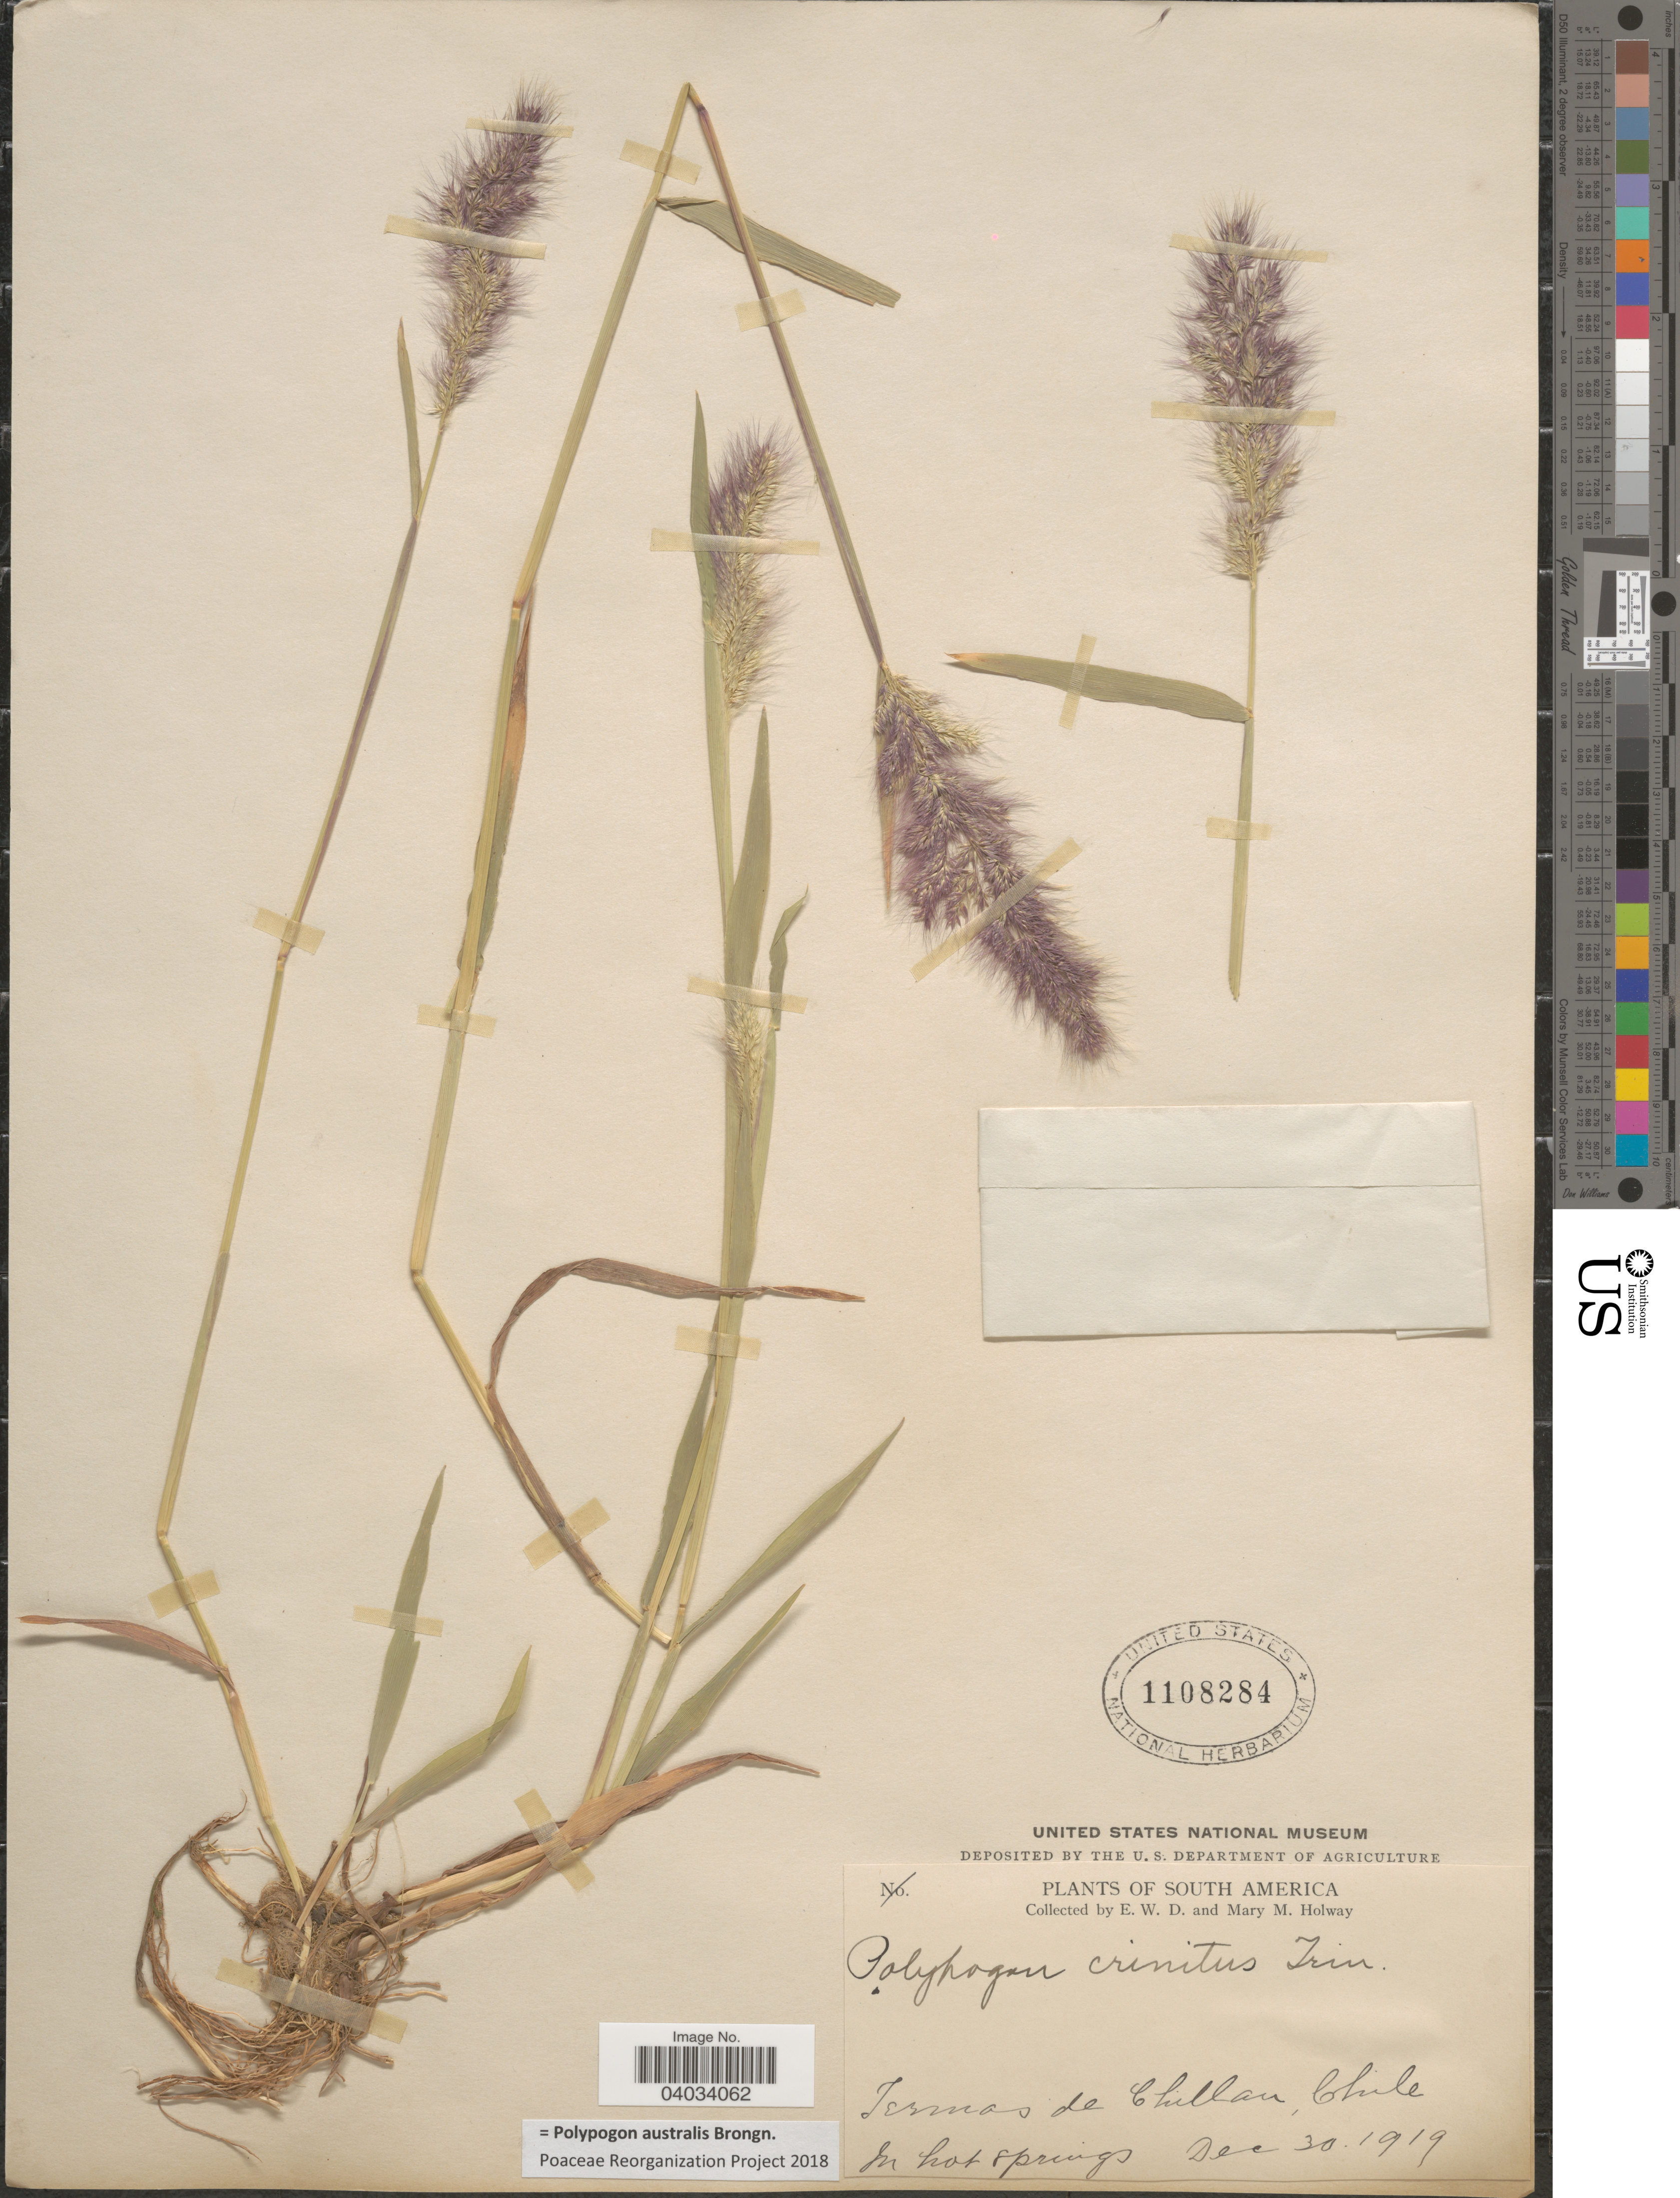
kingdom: Plantae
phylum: Tracheophyta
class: Liliopsida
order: Poales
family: Poaceae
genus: Polypogon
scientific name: Polypogon australis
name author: Brongn.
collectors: E. W. D. Holway & M. M. Holway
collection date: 1919-12-30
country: Chile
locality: Termas de Chillan. In hot springs.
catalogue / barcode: US 1108284